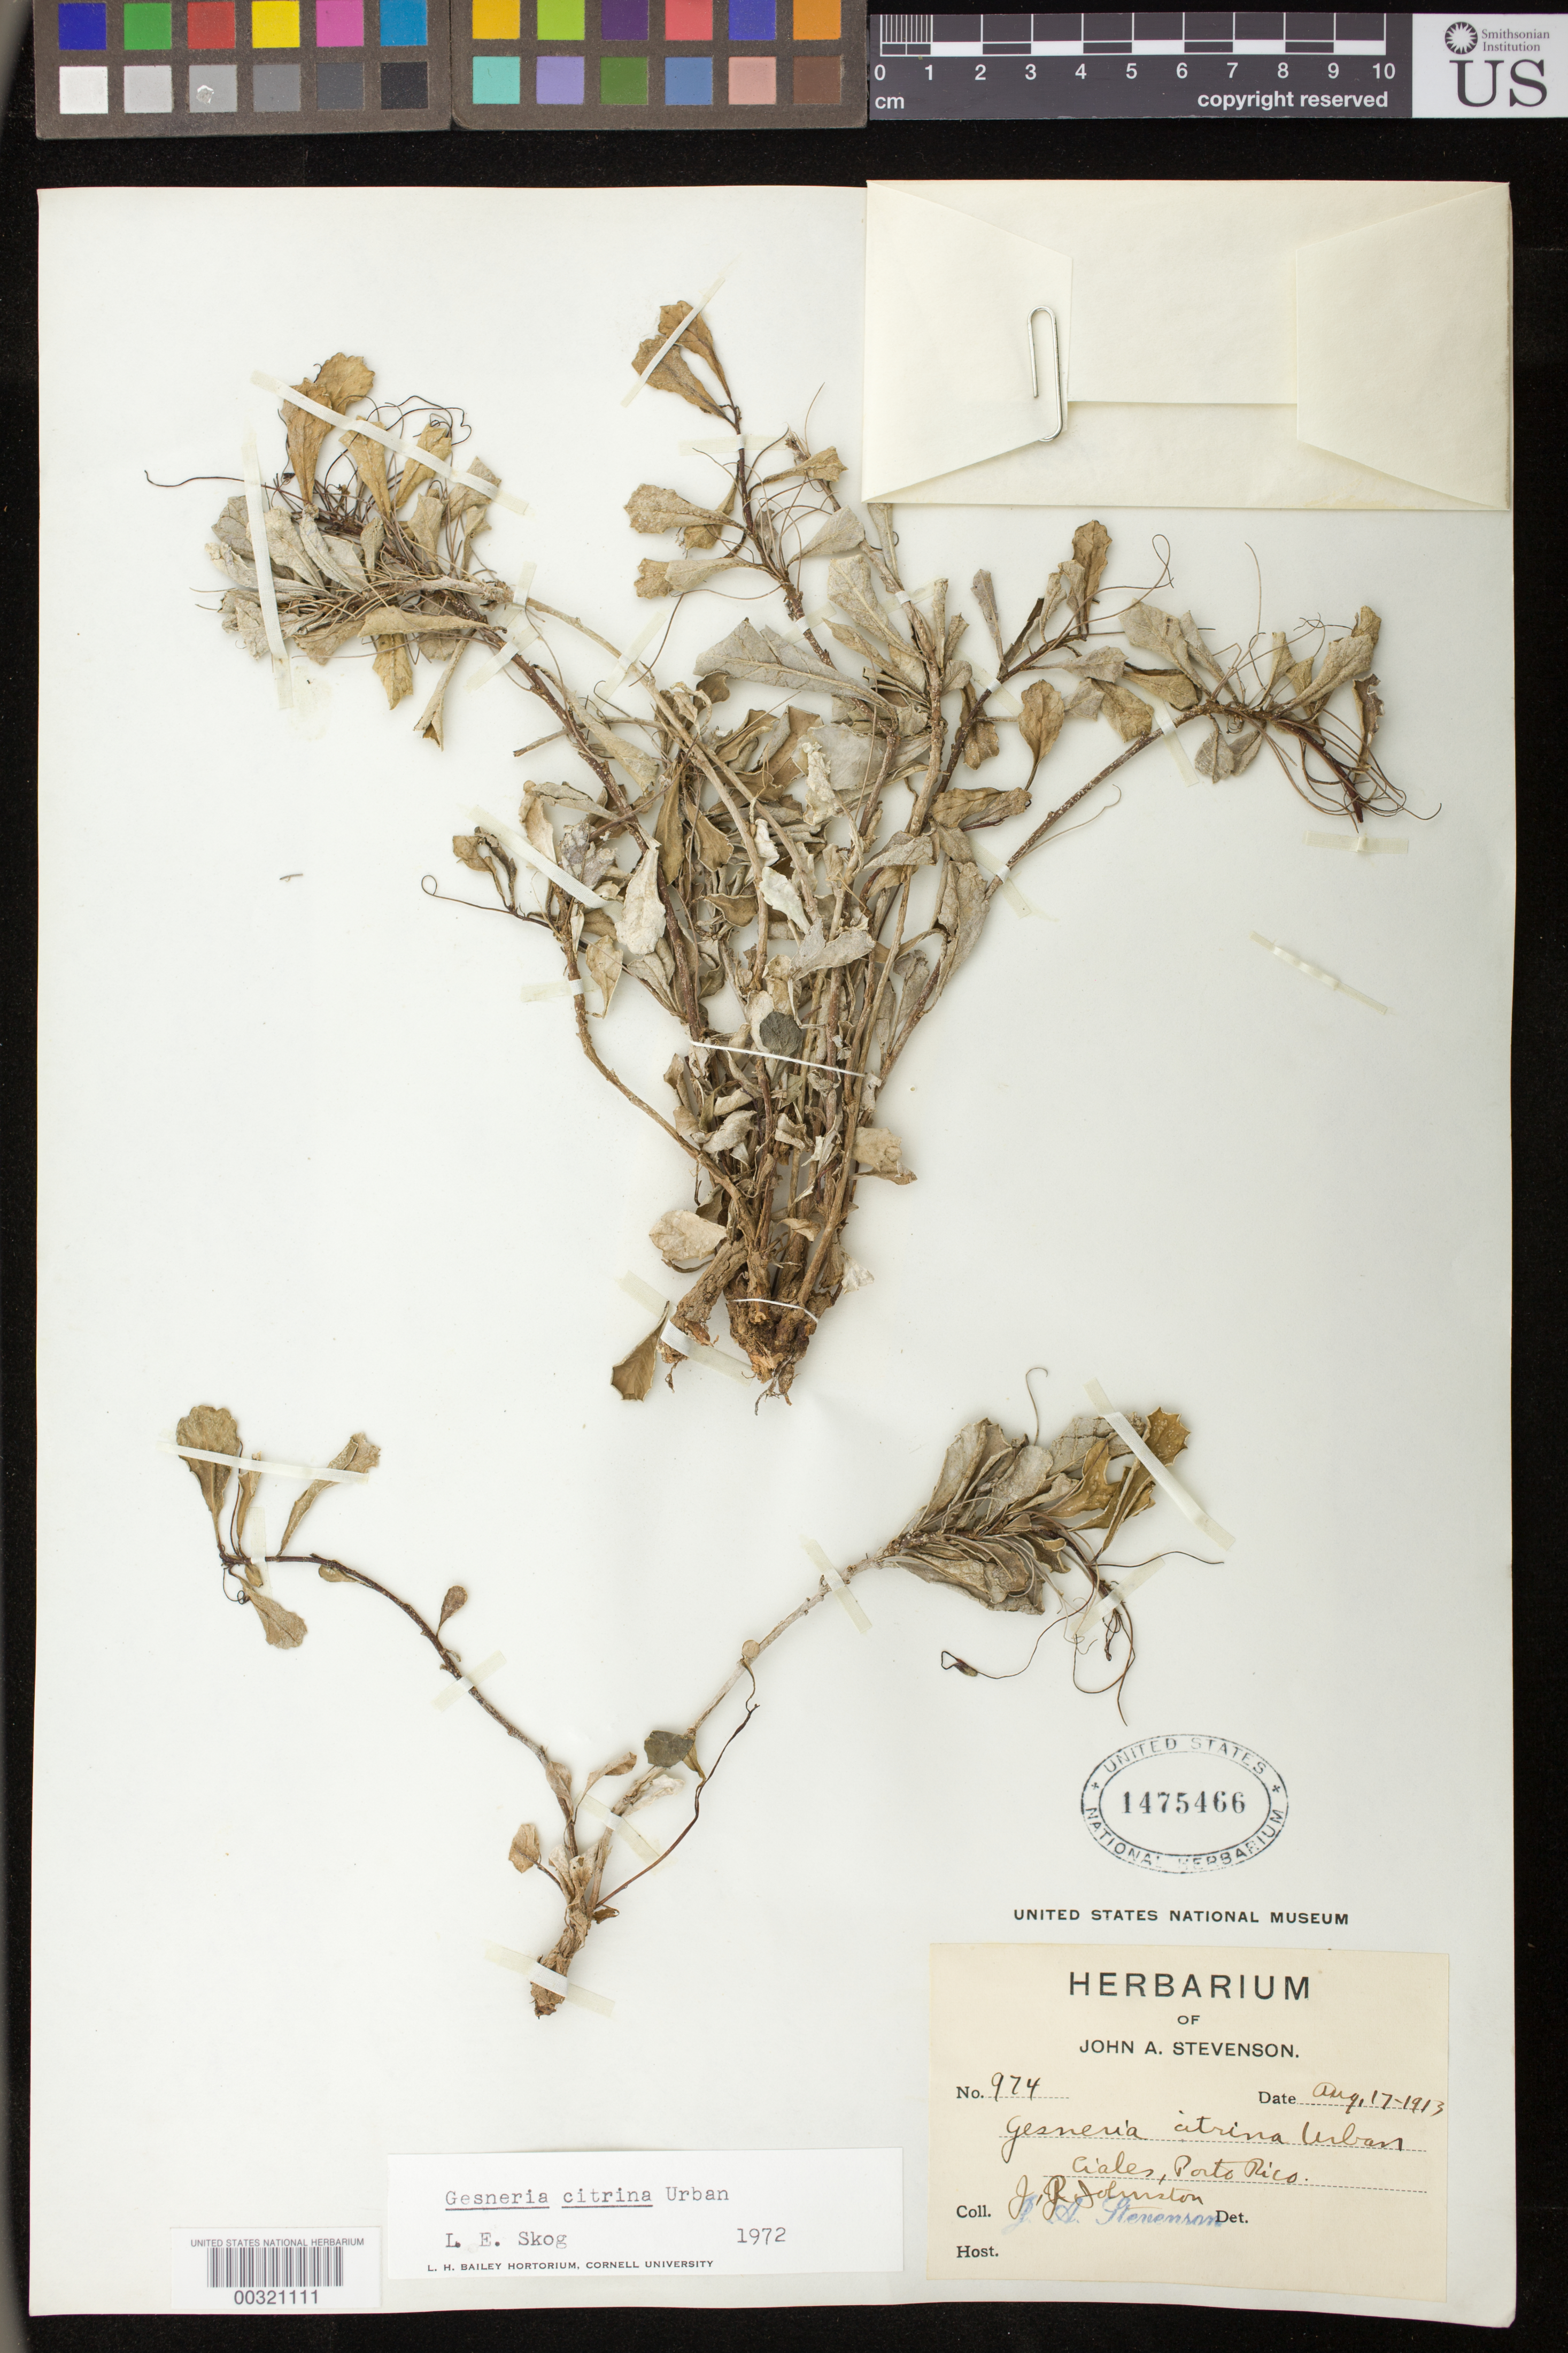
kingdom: Plantae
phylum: Tracheophyta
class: Magnoliopsida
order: Lamiales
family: Gesneriaceae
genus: Gesneria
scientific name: Gesneria citrina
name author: Urb.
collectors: J. R. Johnson & J. Stevenson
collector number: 974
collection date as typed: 17 Aug 1913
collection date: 1913-08-17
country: Puerto Rico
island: Puerto Rico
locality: Ciales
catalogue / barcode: US 1475466